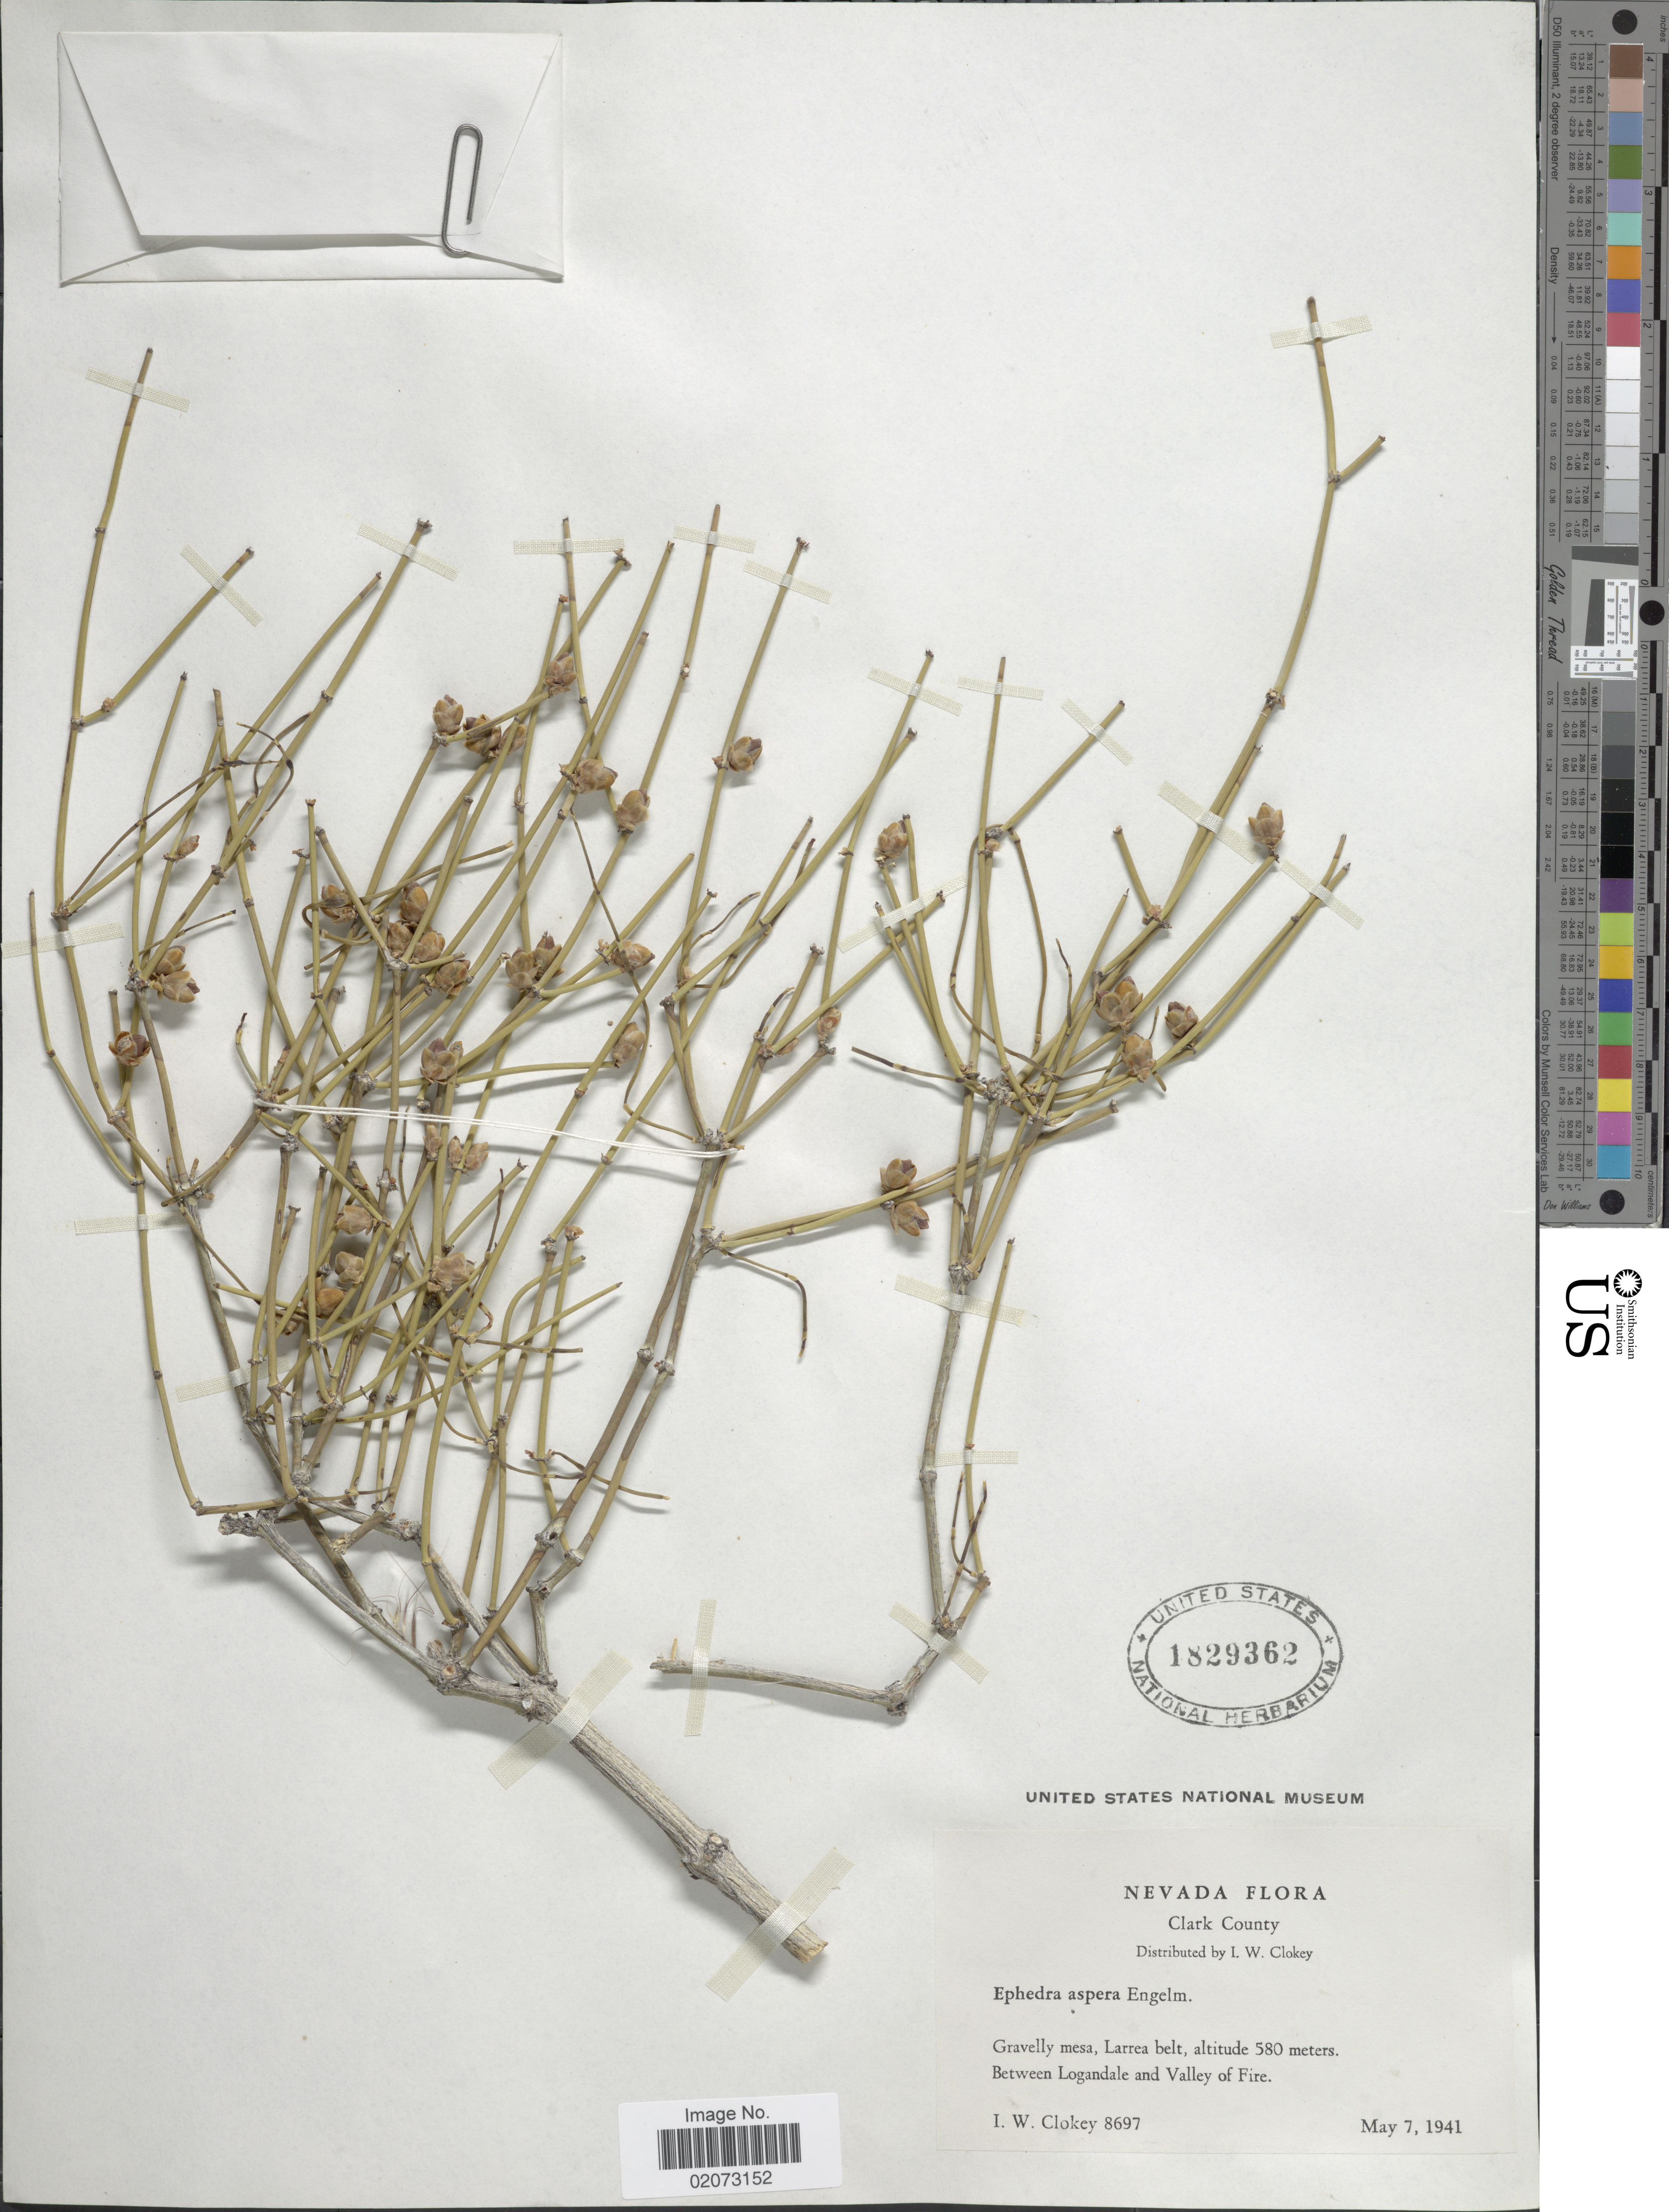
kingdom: Plantae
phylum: Tracheophyta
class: Gnetopsida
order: Ephedrales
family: Ephedraceae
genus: Ephedra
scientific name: Ephedra aspera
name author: Engelm. ex S. Watson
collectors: I. W. Clokey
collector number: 8697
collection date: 1941-05-07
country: United States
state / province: Nevada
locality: Clark County. Between Logandale and Valley of Fire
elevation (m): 580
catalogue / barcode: US 1829362